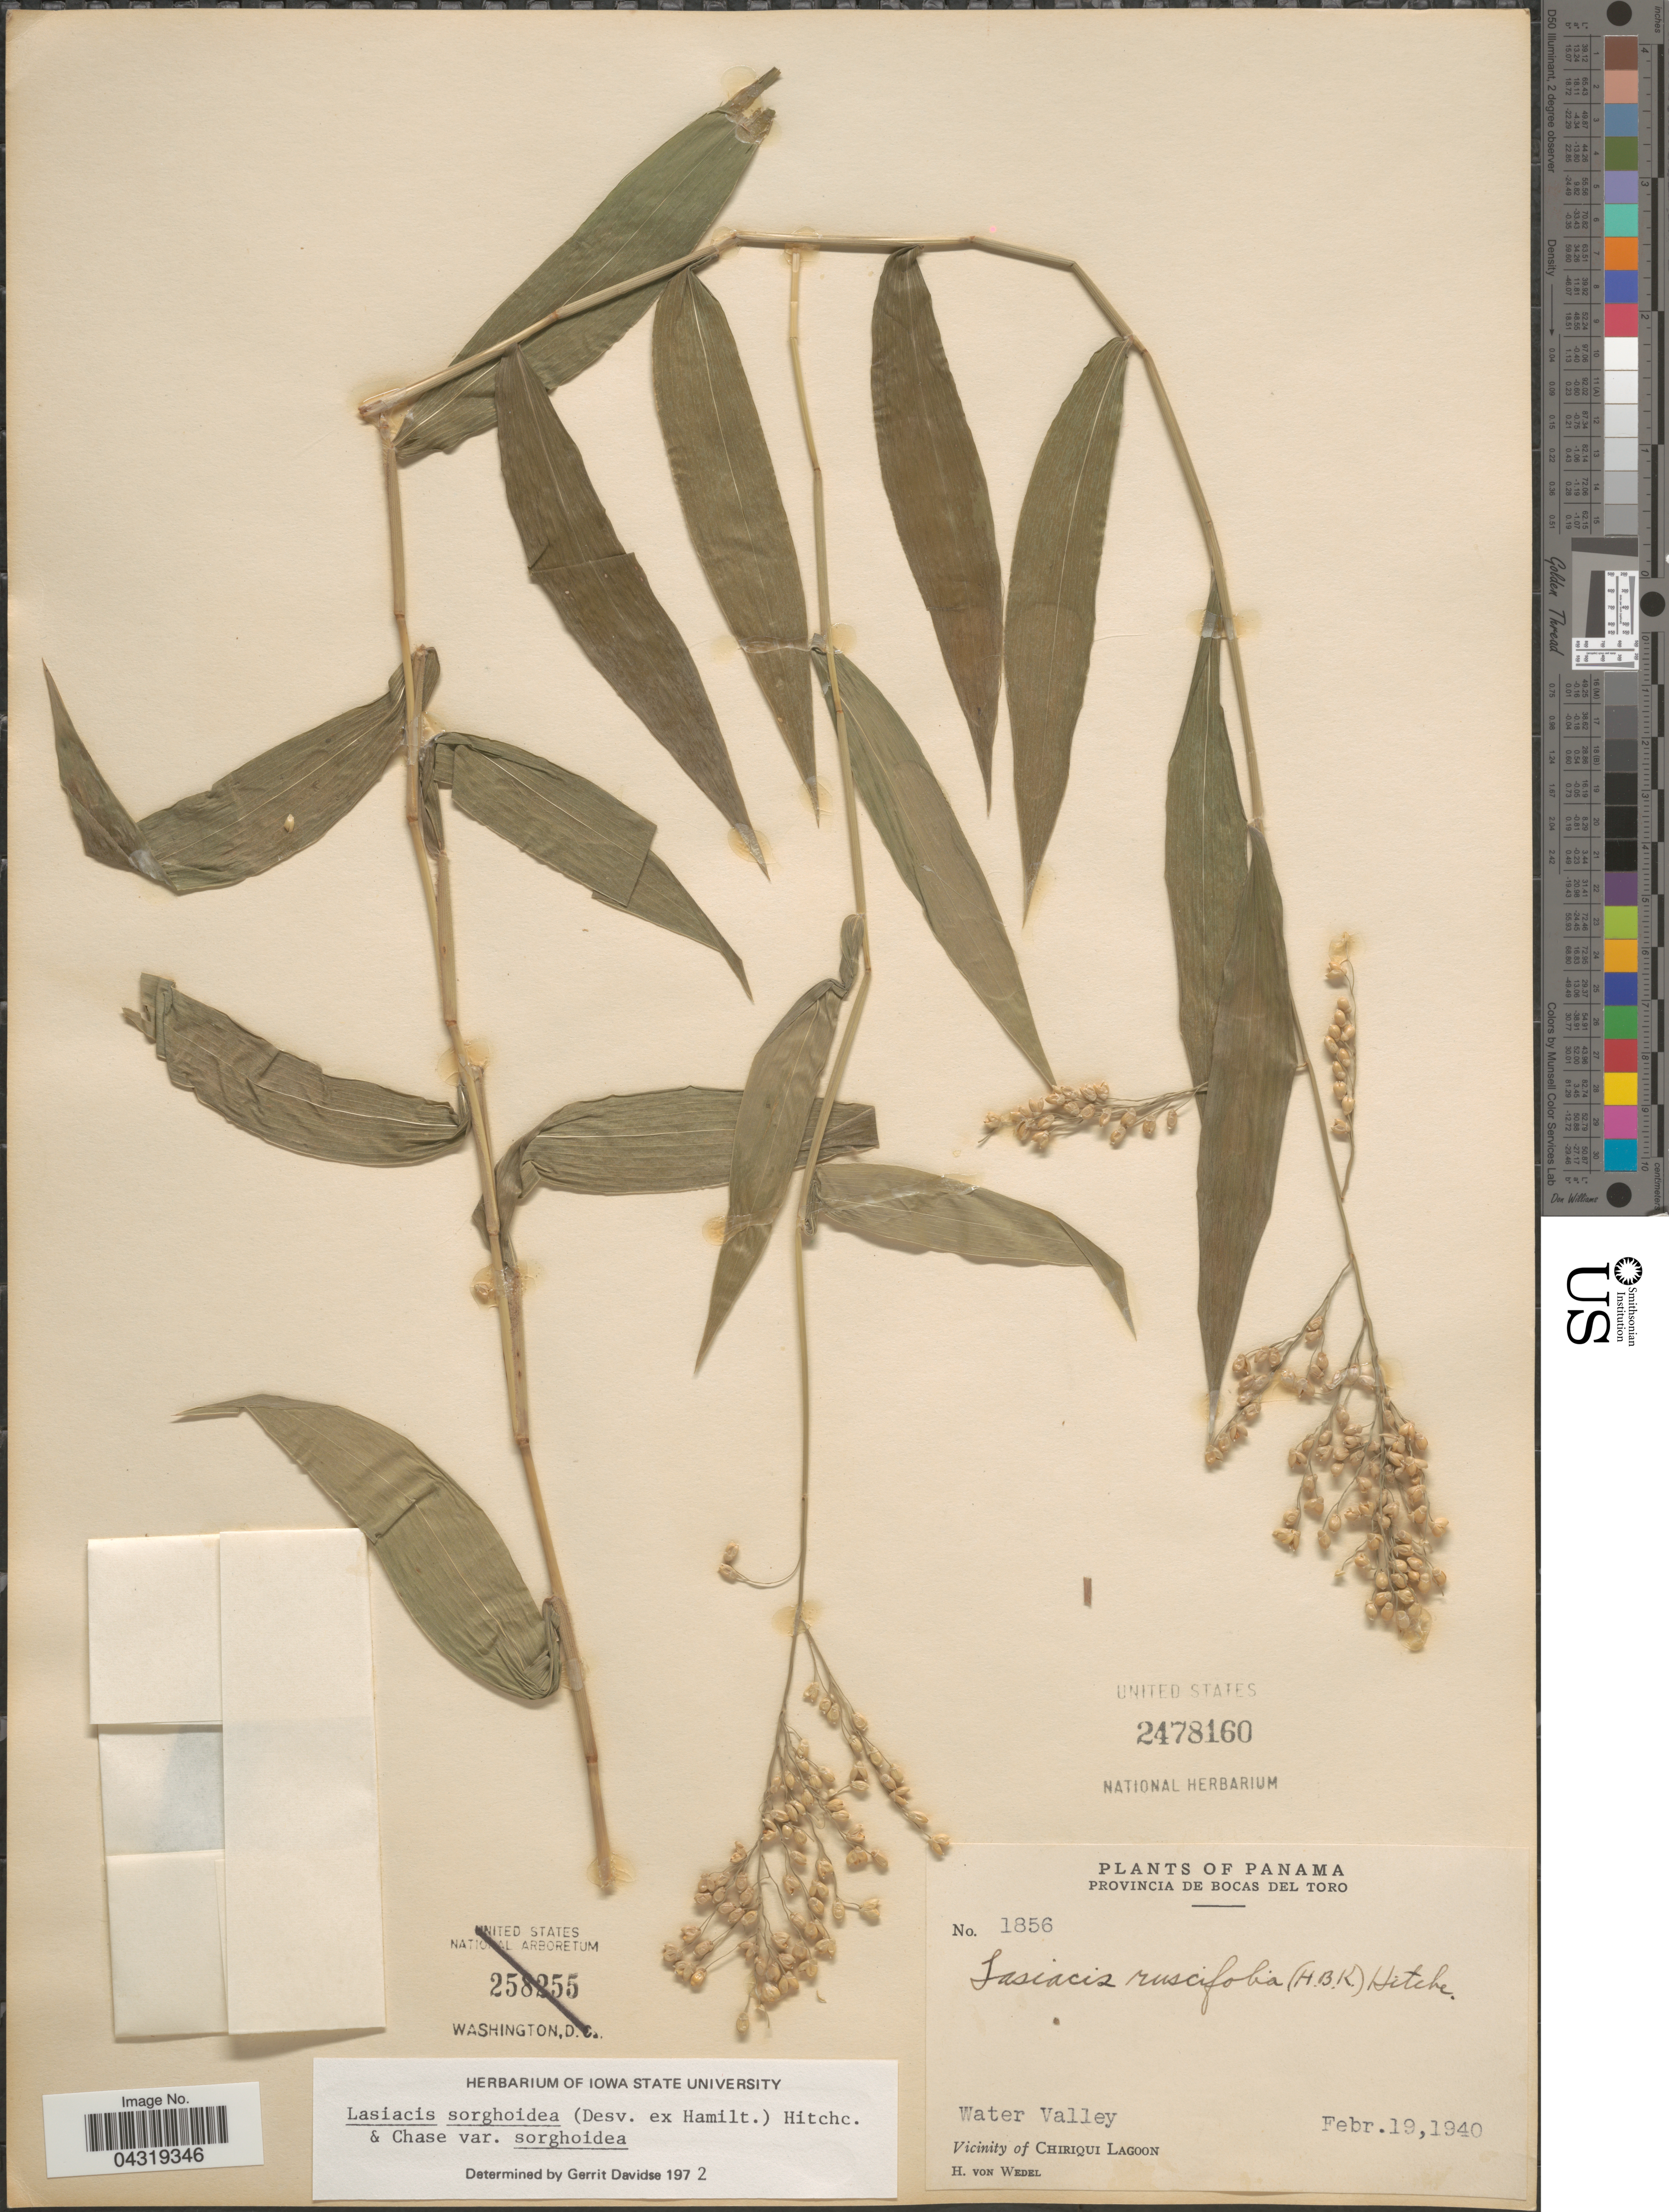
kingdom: Plantae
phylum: Tracheophyta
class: Liliopsida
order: Poales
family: Poaceae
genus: Lasiacis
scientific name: Lasiacis sorghoidea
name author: (Desv. ex Ham.) Hitchc. & Chase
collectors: H. von Wedel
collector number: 1856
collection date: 1940-02-19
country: Panama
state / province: Bocas del Toro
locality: Provincia de Bocas del Toro. Water Valley. Vicinity of Chiriqui Lagoon.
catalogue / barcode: US 2478160